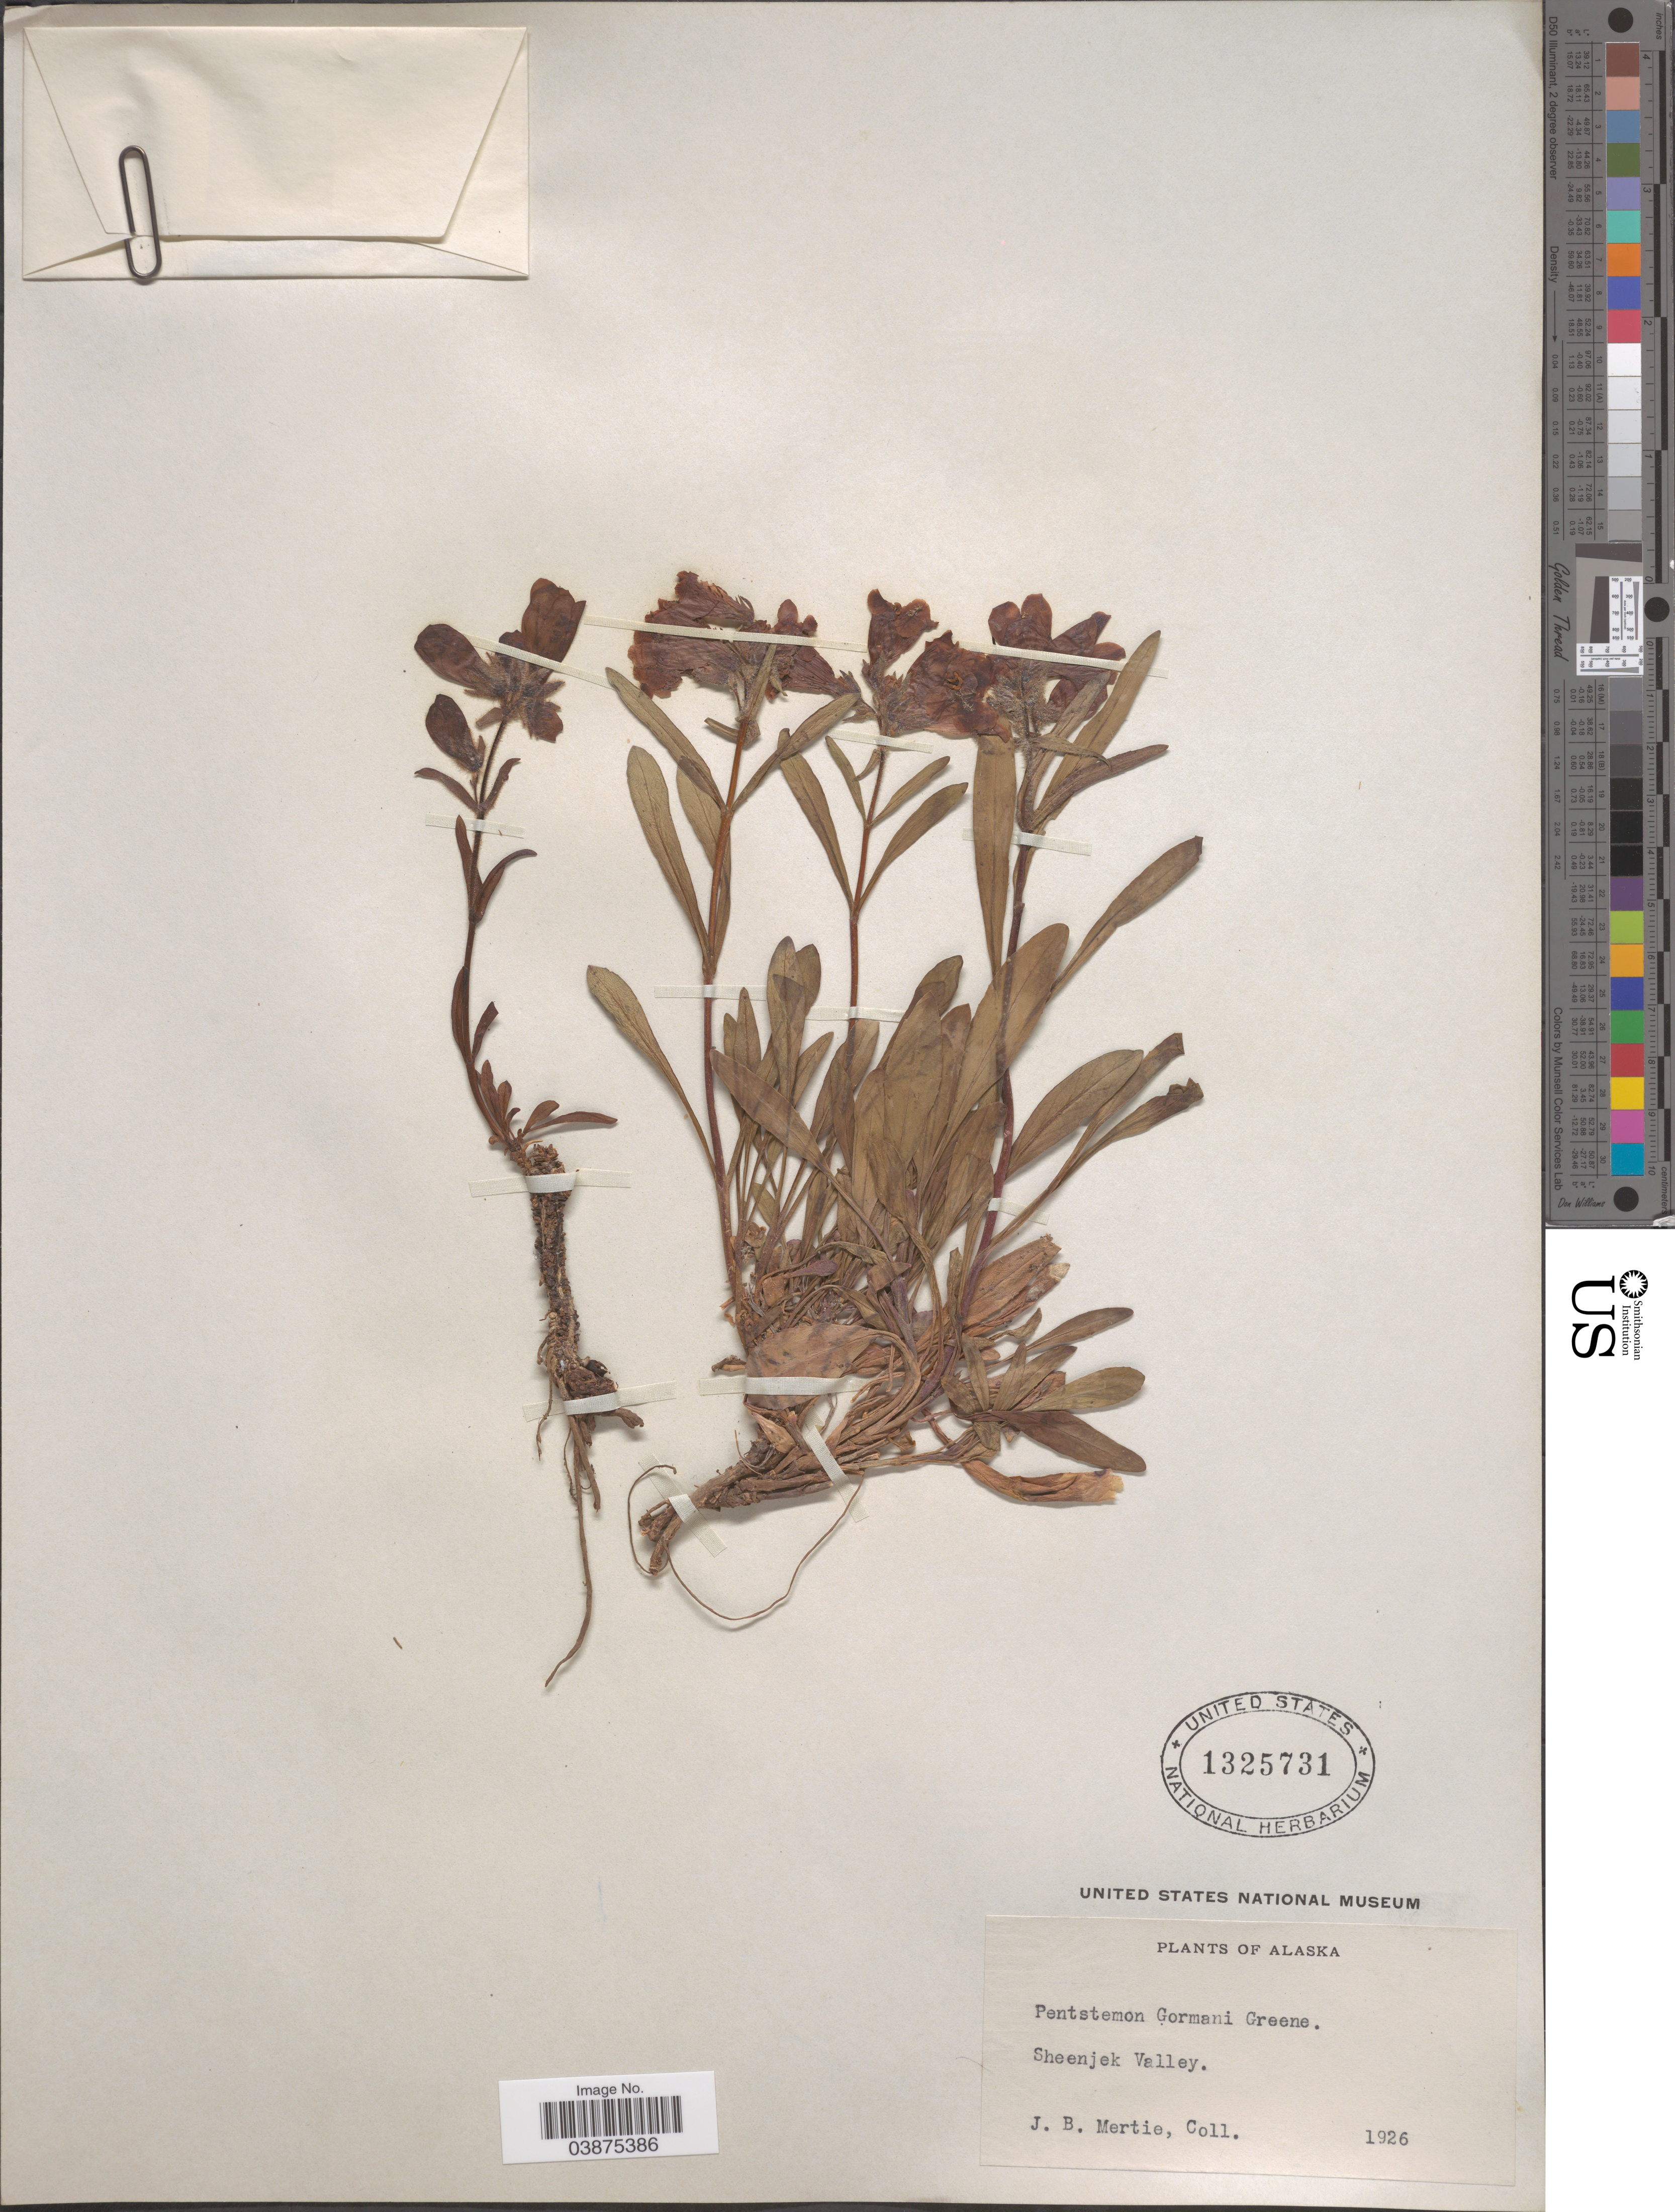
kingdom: Plantae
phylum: Tracheophyta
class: Magnoliopsida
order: Lamiales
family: Plantaginaceae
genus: Penstemon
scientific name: Penstemon gormanii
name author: Greene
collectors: J. Mertie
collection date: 1926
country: United States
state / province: Alaska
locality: Sheenjek Valley.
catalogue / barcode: US 1325731